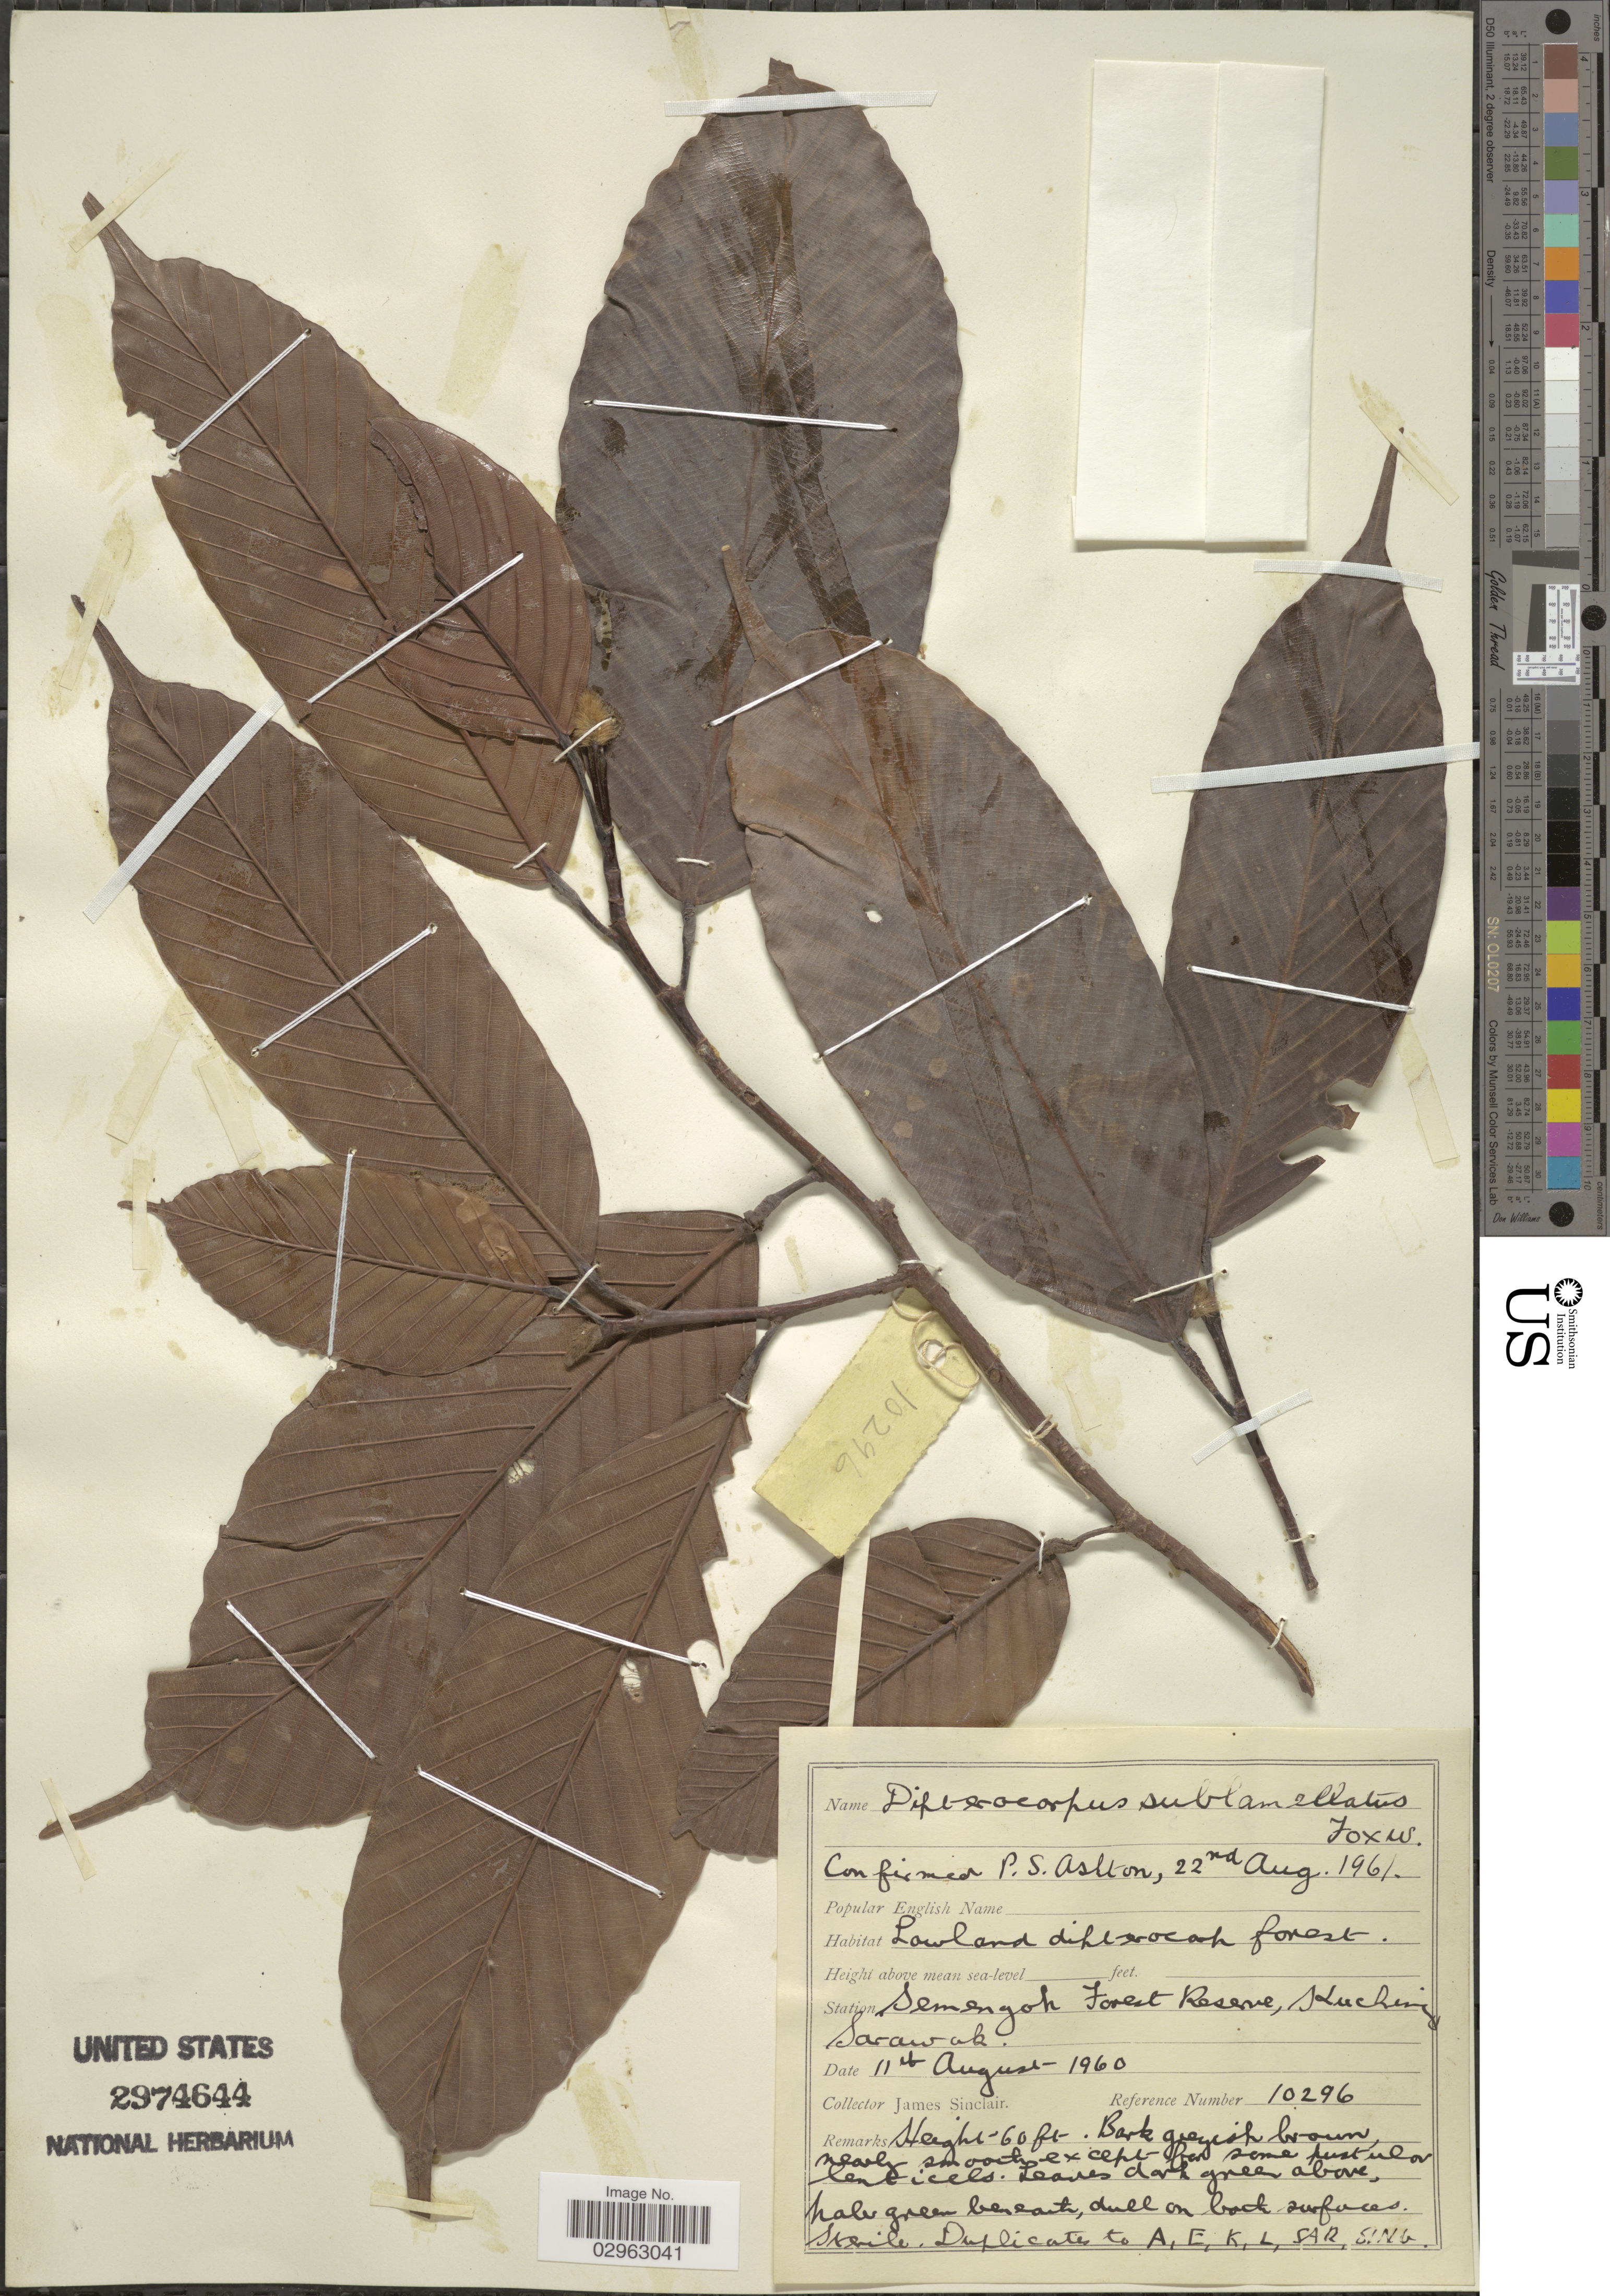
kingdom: Plantae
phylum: Tracheophyta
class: Magnoliopsida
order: Malvales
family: Dipterocarpaceae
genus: Dipterocarpus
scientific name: Dipterocarpus sublamellatus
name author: Foxw.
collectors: J. Sinclair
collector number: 10296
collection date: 1960-08-11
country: Malaysia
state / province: Sarawak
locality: Semengoh Forest Reserve, Kuching.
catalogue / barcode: US 2974644